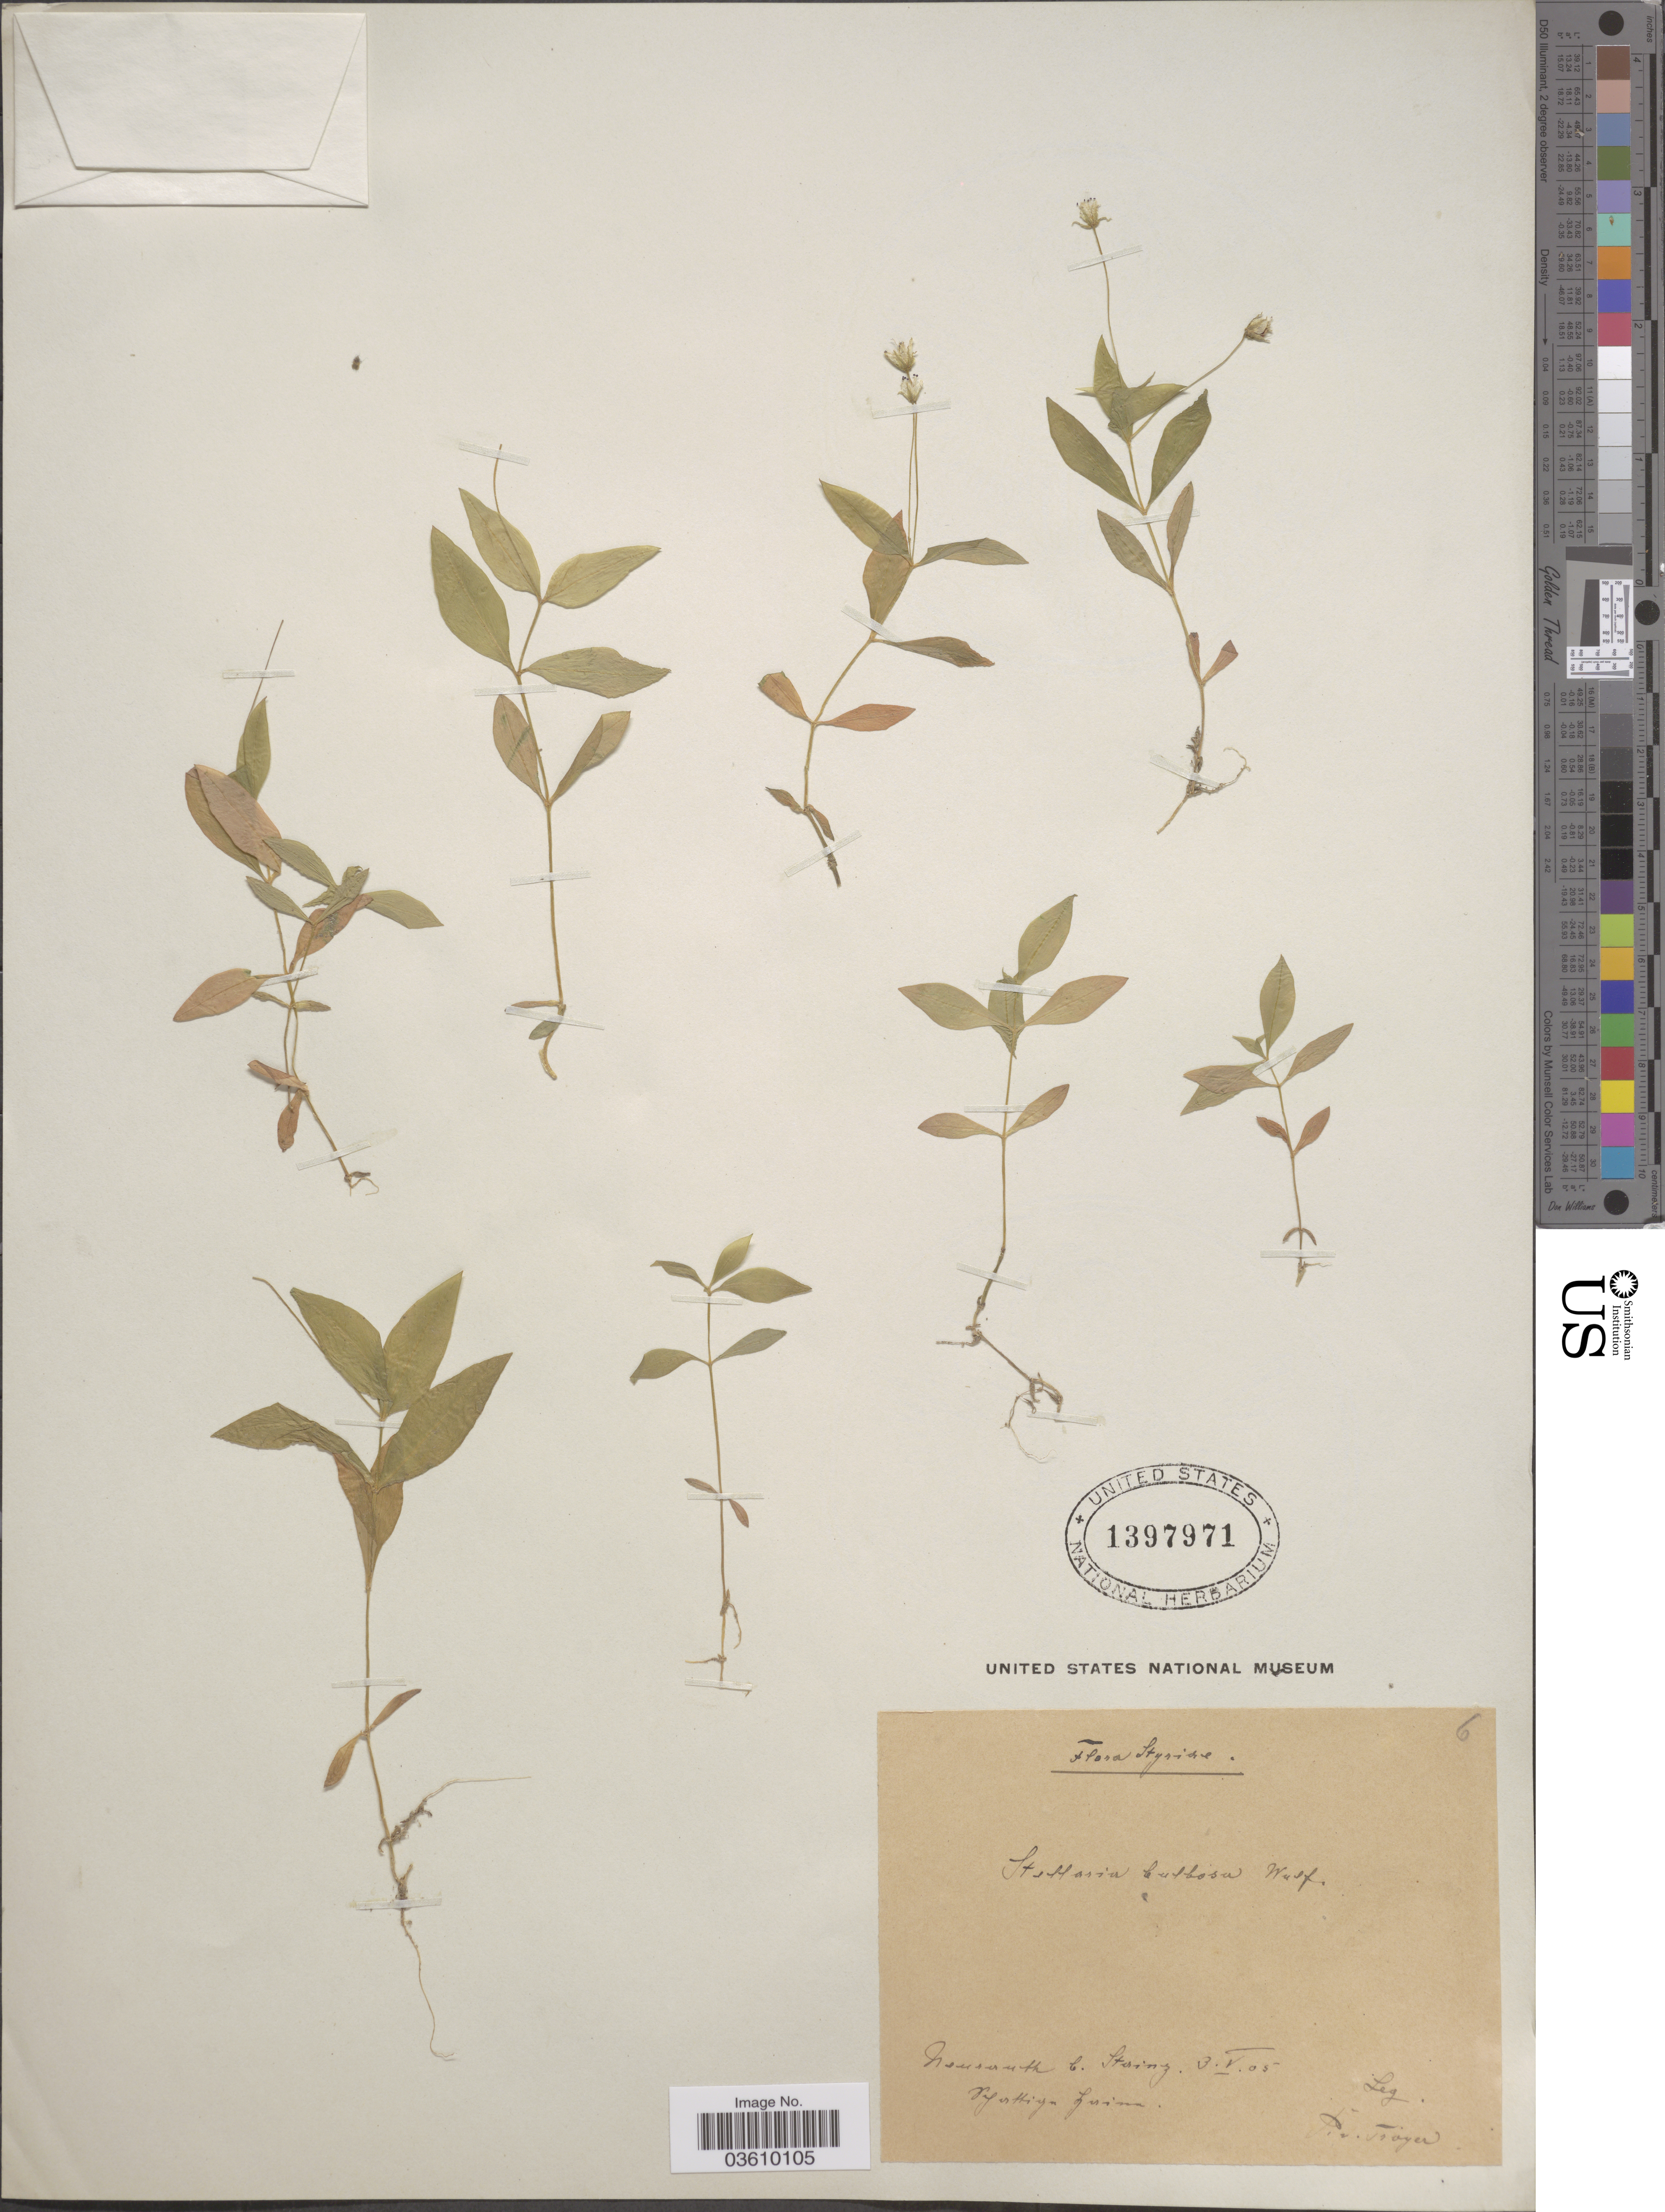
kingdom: Plantae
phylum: Tracheophyta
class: Magnoliopsida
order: Caryophyllales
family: Caryophyllaceae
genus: Stellaria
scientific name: Stellaria sp.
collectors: P. V. Troyer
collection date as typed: Transcribed d/m/y: 3/5/5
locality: Styrisre [interpreted]. Nouruuth b. Storinz. [interpreted] Vysttingn Sjorina. [interpreted]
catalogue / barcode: US 1397971